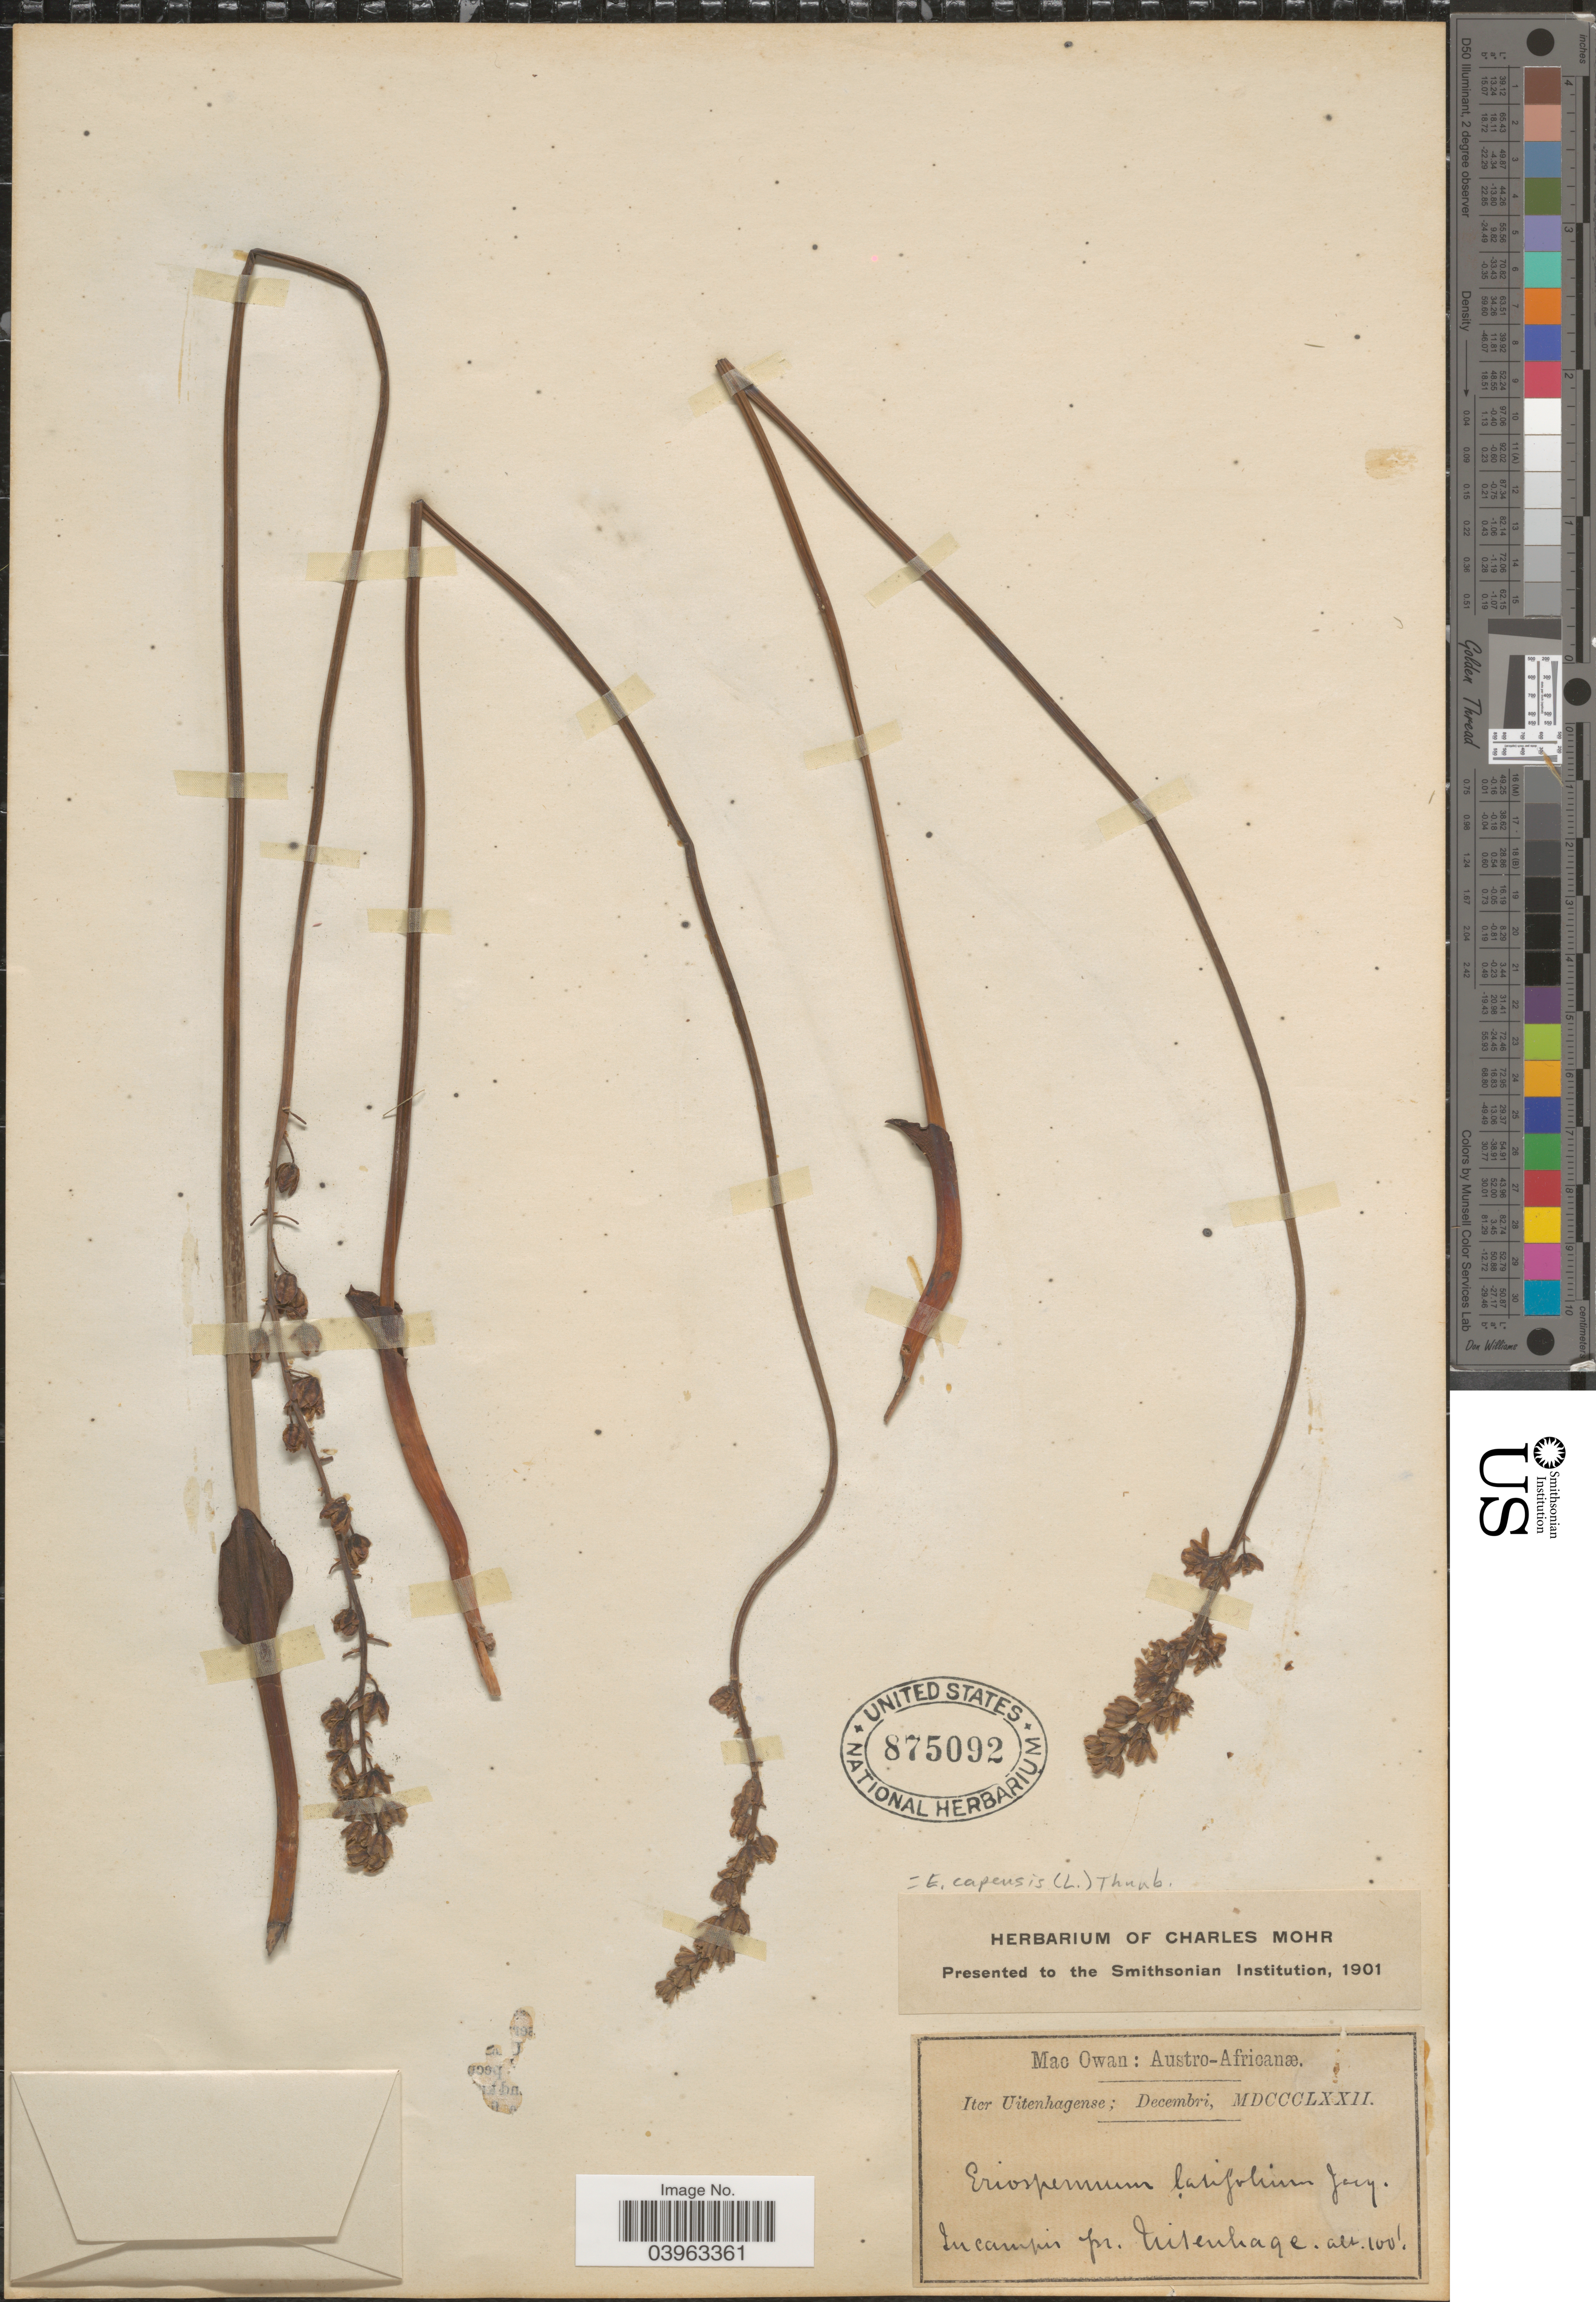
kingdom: Plantae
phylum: Tracheophyta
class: Liliopsida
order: Asparagales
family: Asparagaceae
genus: Eriospermum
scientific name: Eriospermum capense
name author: (L.) T.M. Salter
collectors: M. Owan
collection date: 1872-12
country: South Africa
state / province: Eastern Cape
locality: Austro-Africanae. Iter Uitenhagense. In campis pr. Uitenhage.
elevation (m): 30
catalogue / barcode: US 875092